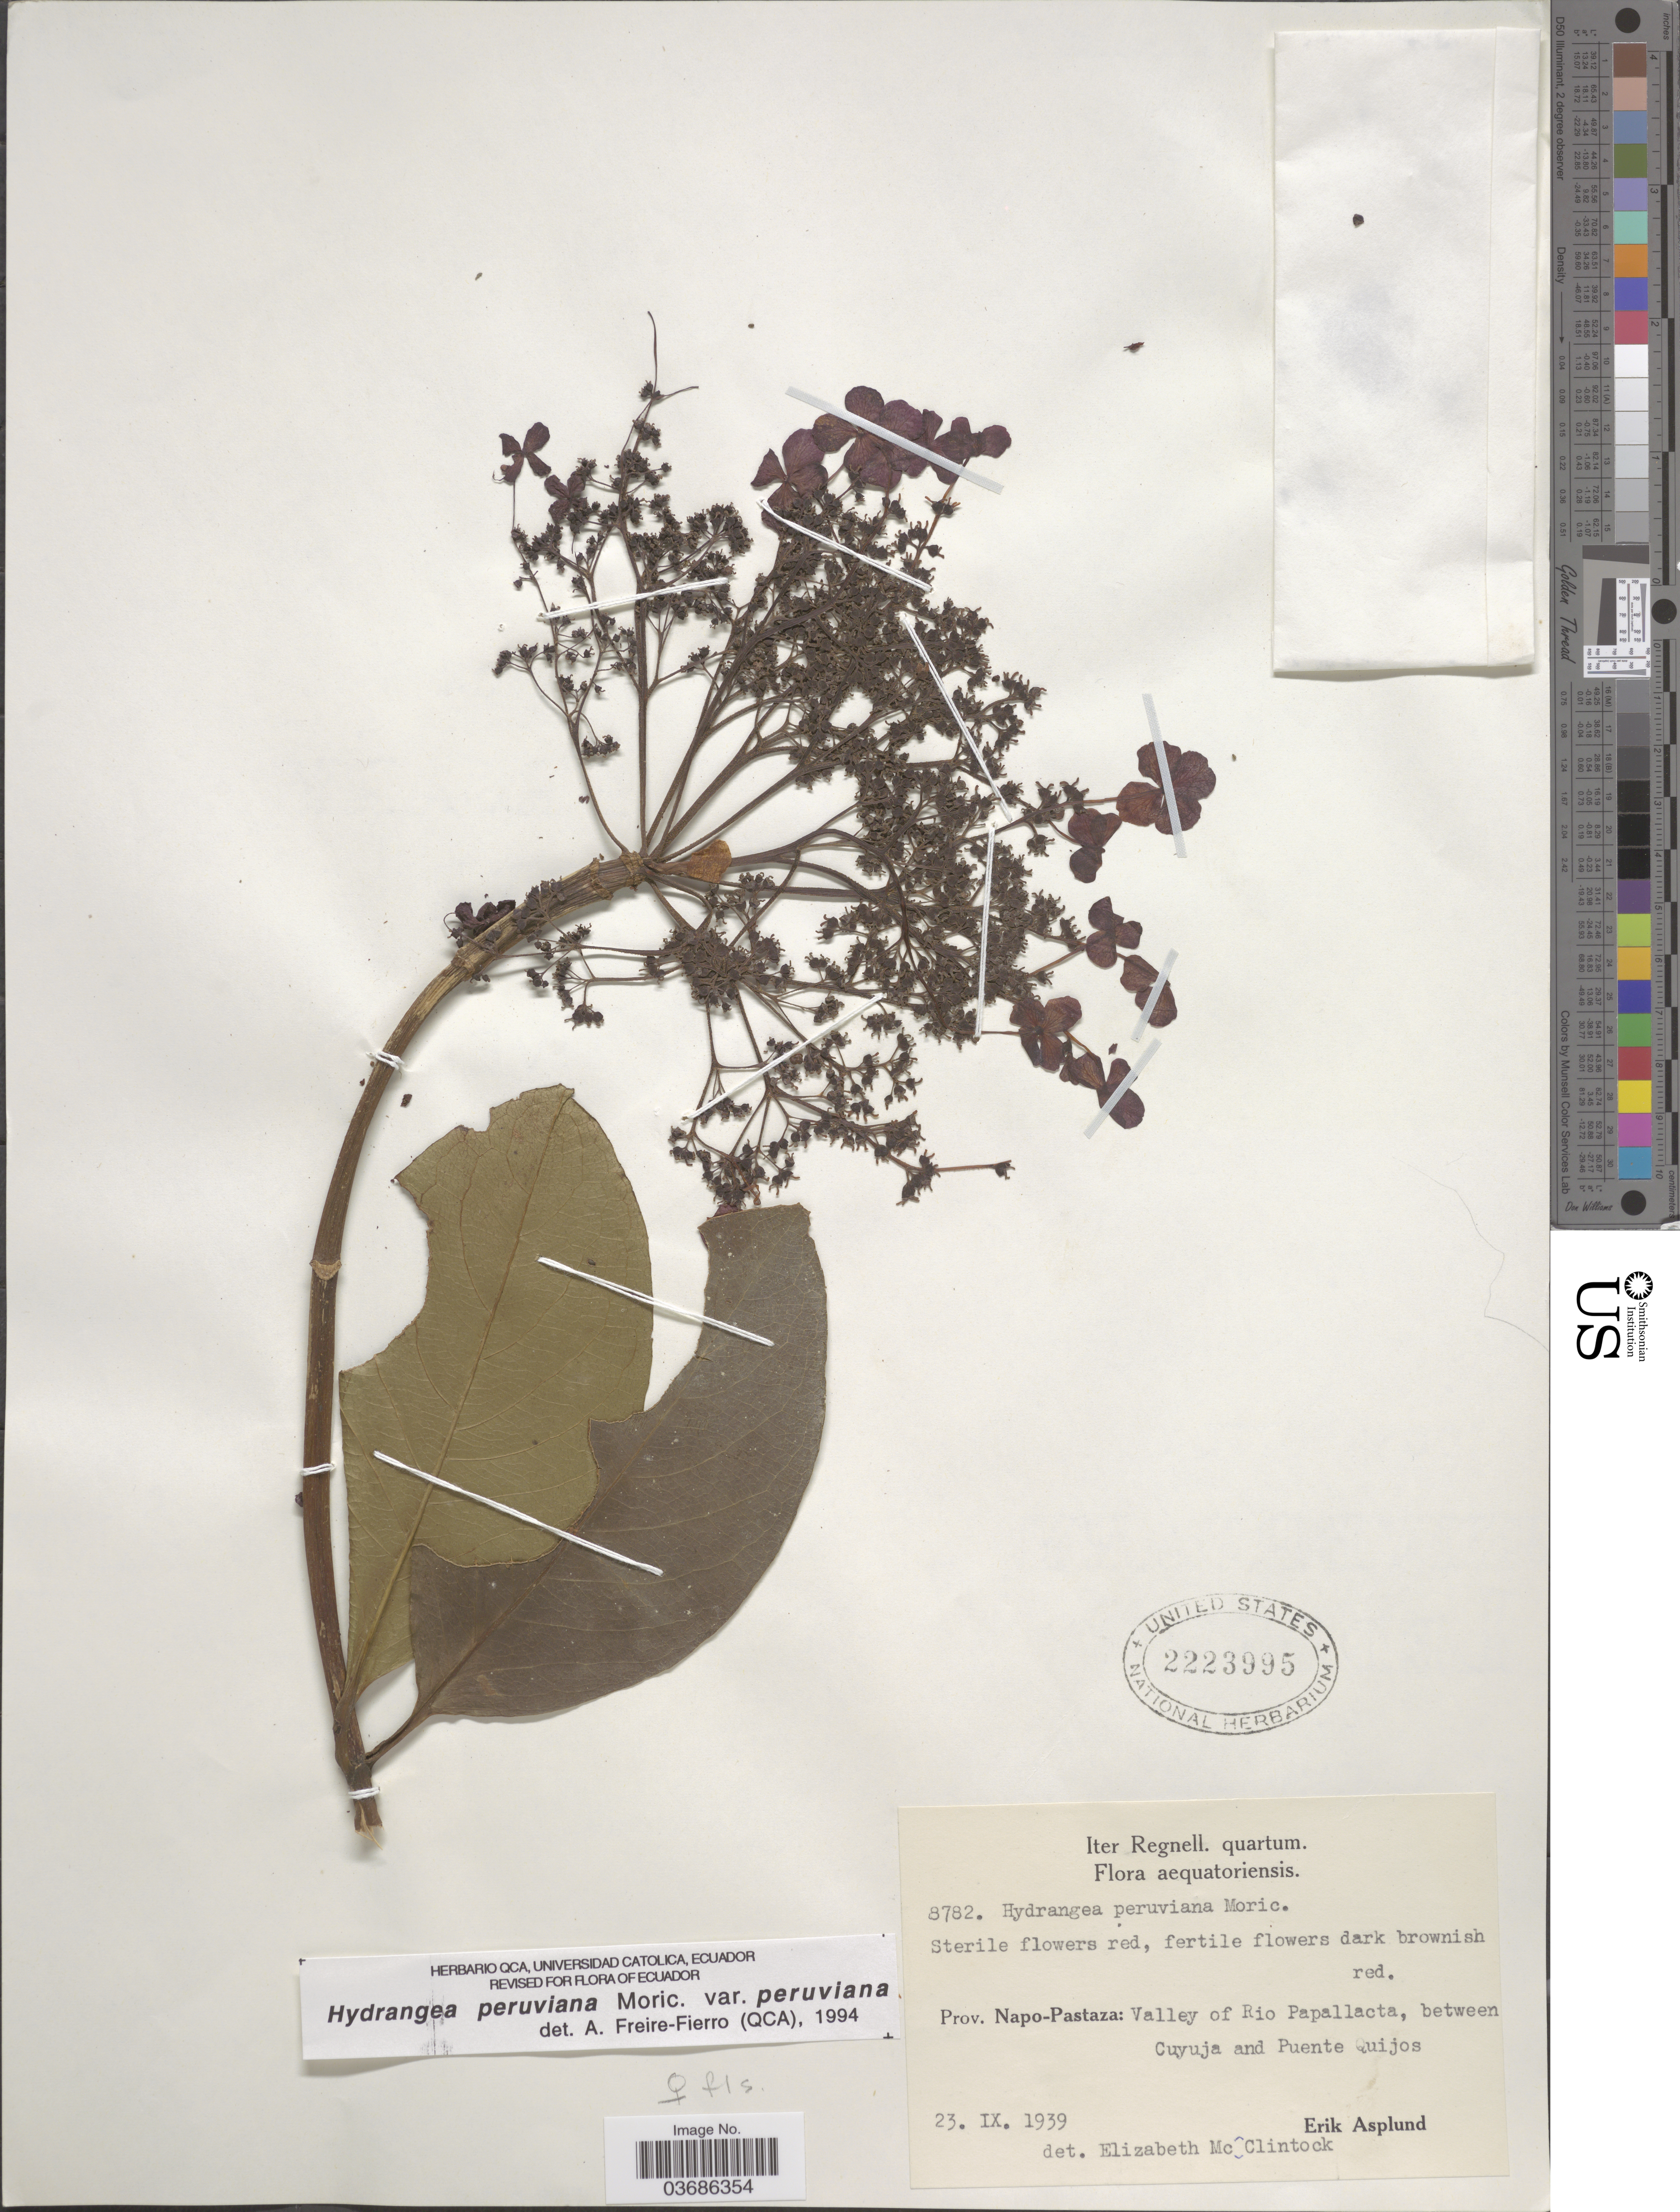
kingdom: Plantae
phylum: Tracheophyta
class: Magnoliopsida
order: Cornales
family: Hydrangeaceae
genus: Hydrangea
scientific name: Hydrangea peruviana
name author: Moric.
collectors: E. Asplund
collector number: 8782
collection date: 1939-09-23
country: Ecuador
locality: Iter Regnell. quartum. Aequatoriensis. Prov. Napo-Pastaza: Valley of Rio Papallacta, between Cuyuja and Puente Quijos.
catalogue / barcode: US 2223995